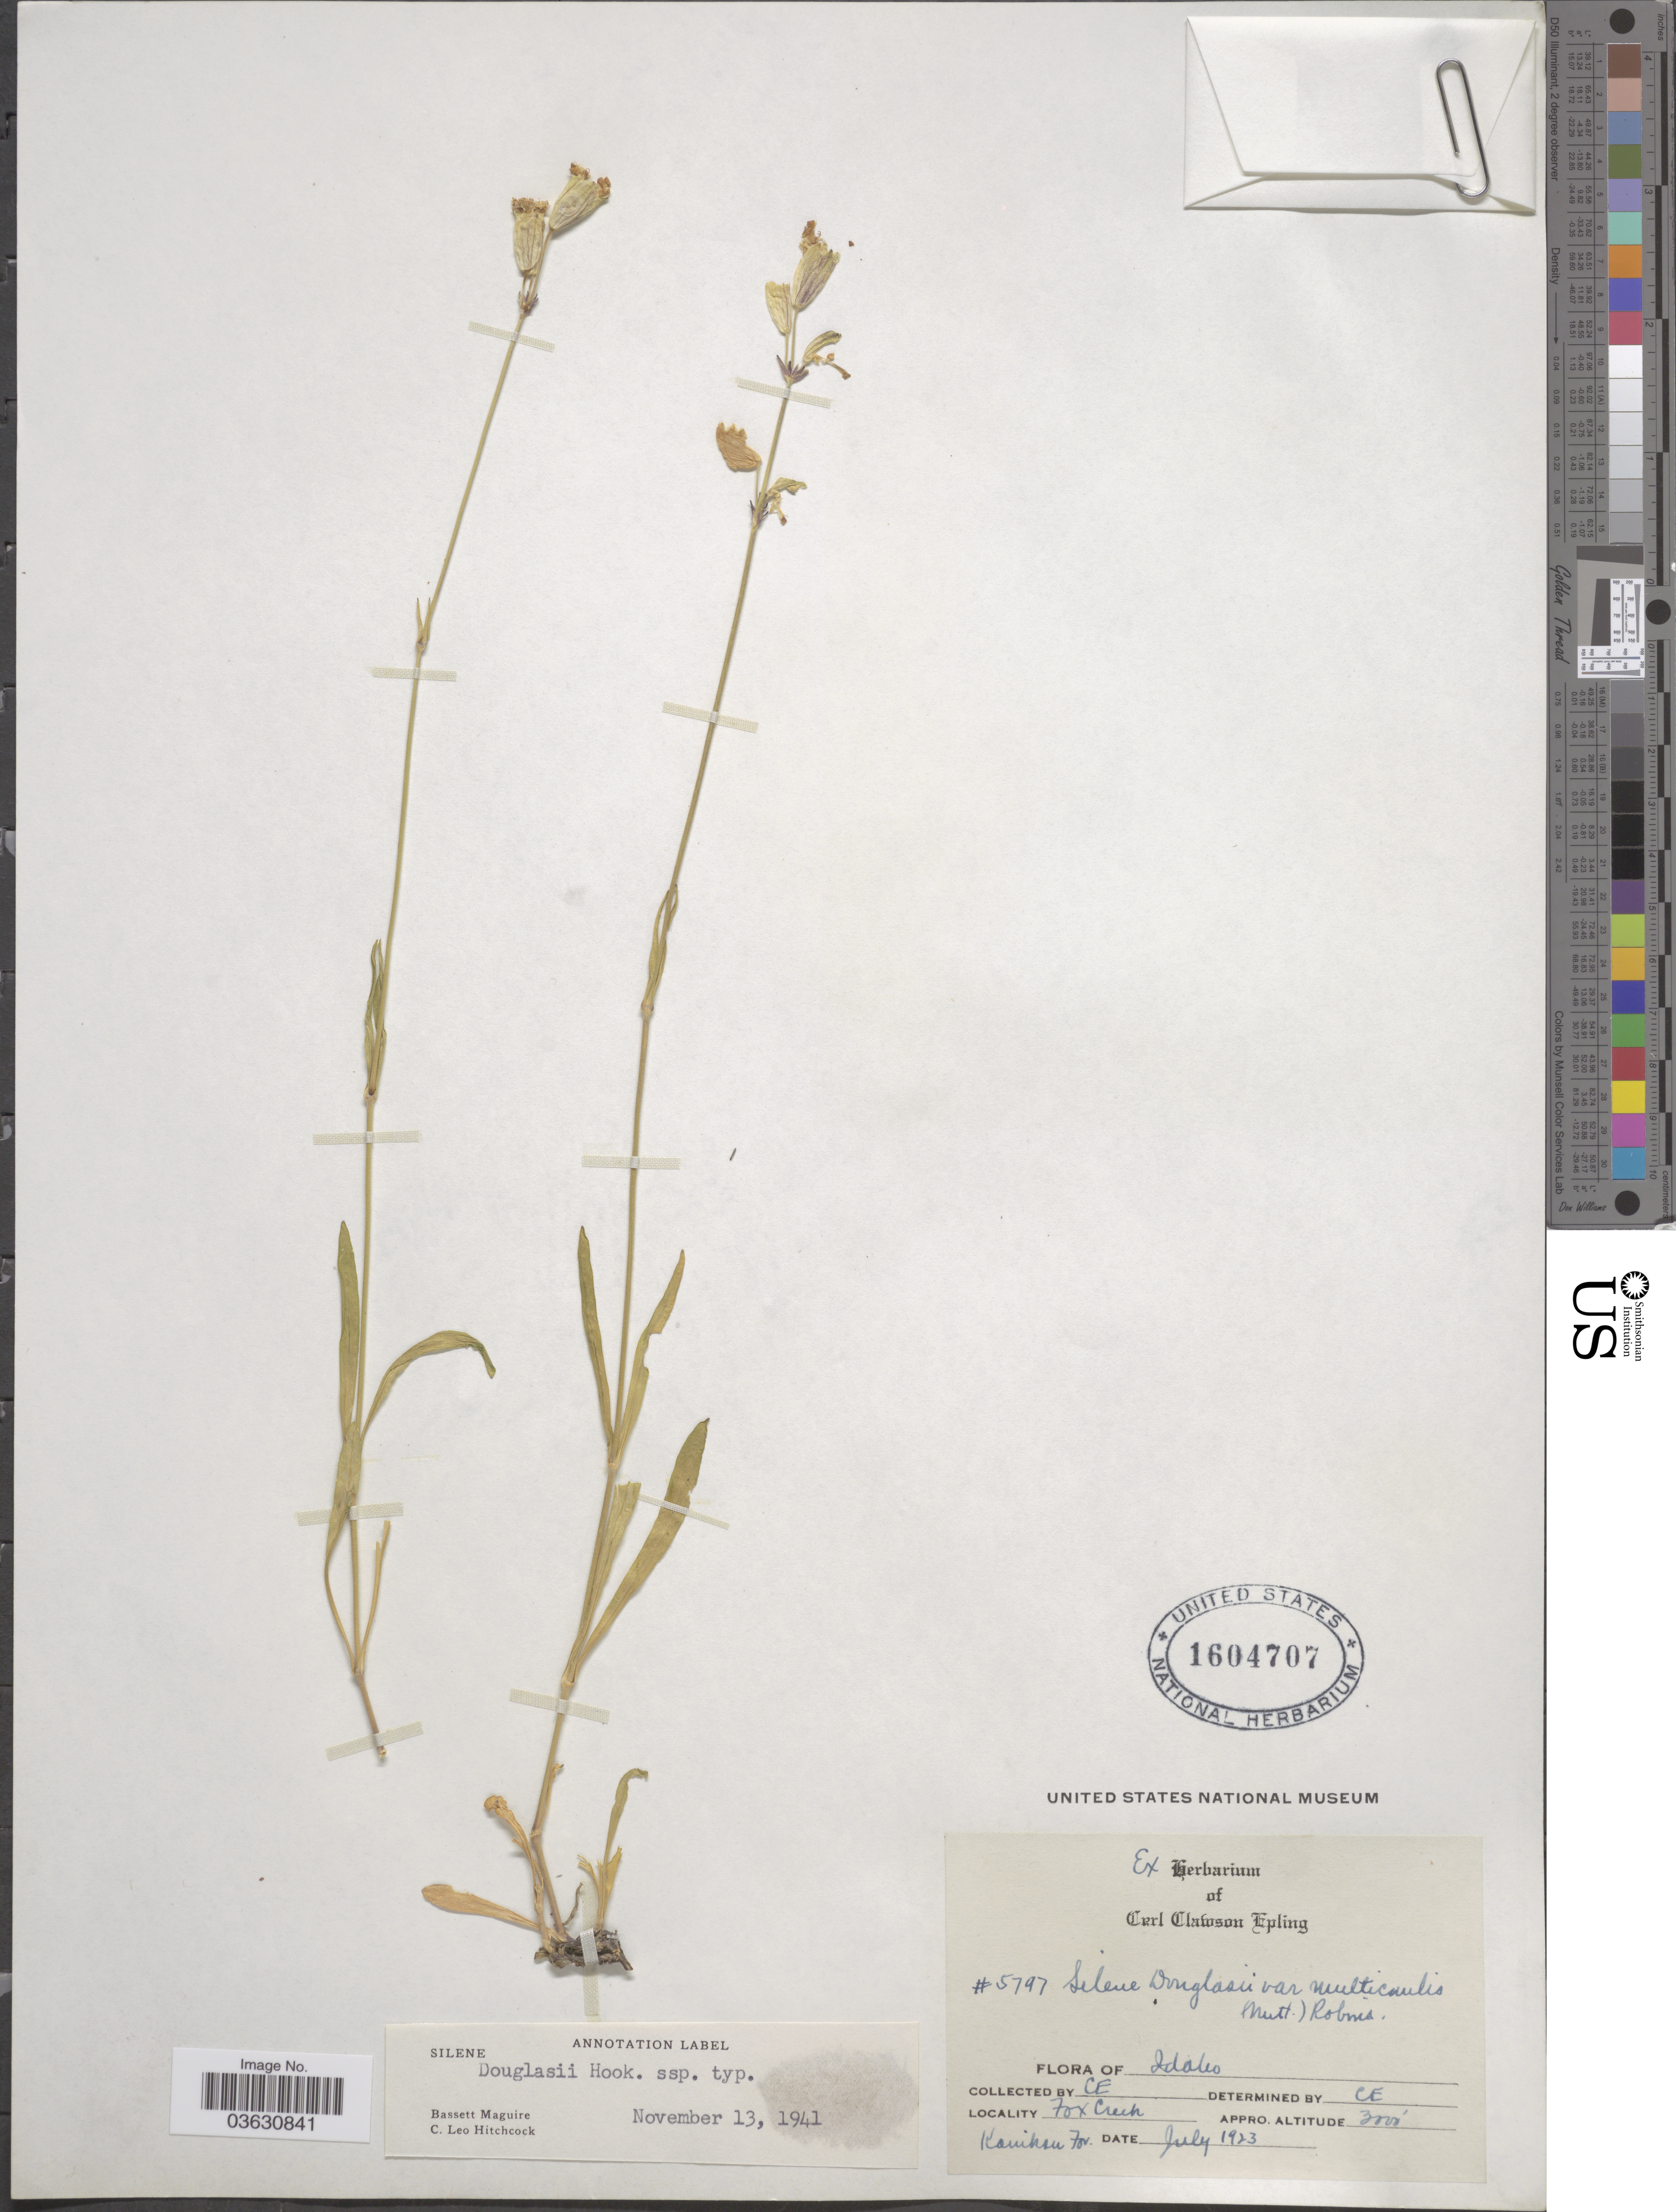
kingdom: Plantae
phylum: Tracheophyta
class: Magnoliopsida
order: Caryophyllales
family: Caryophyllaceae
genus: Silene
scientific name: Silene douglasii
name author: Hook.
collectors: C. C. Epling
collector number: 5797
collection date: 1923-07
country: United States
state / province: Idaho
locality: Fox Creek.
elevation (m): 914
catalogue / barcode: US 1604707